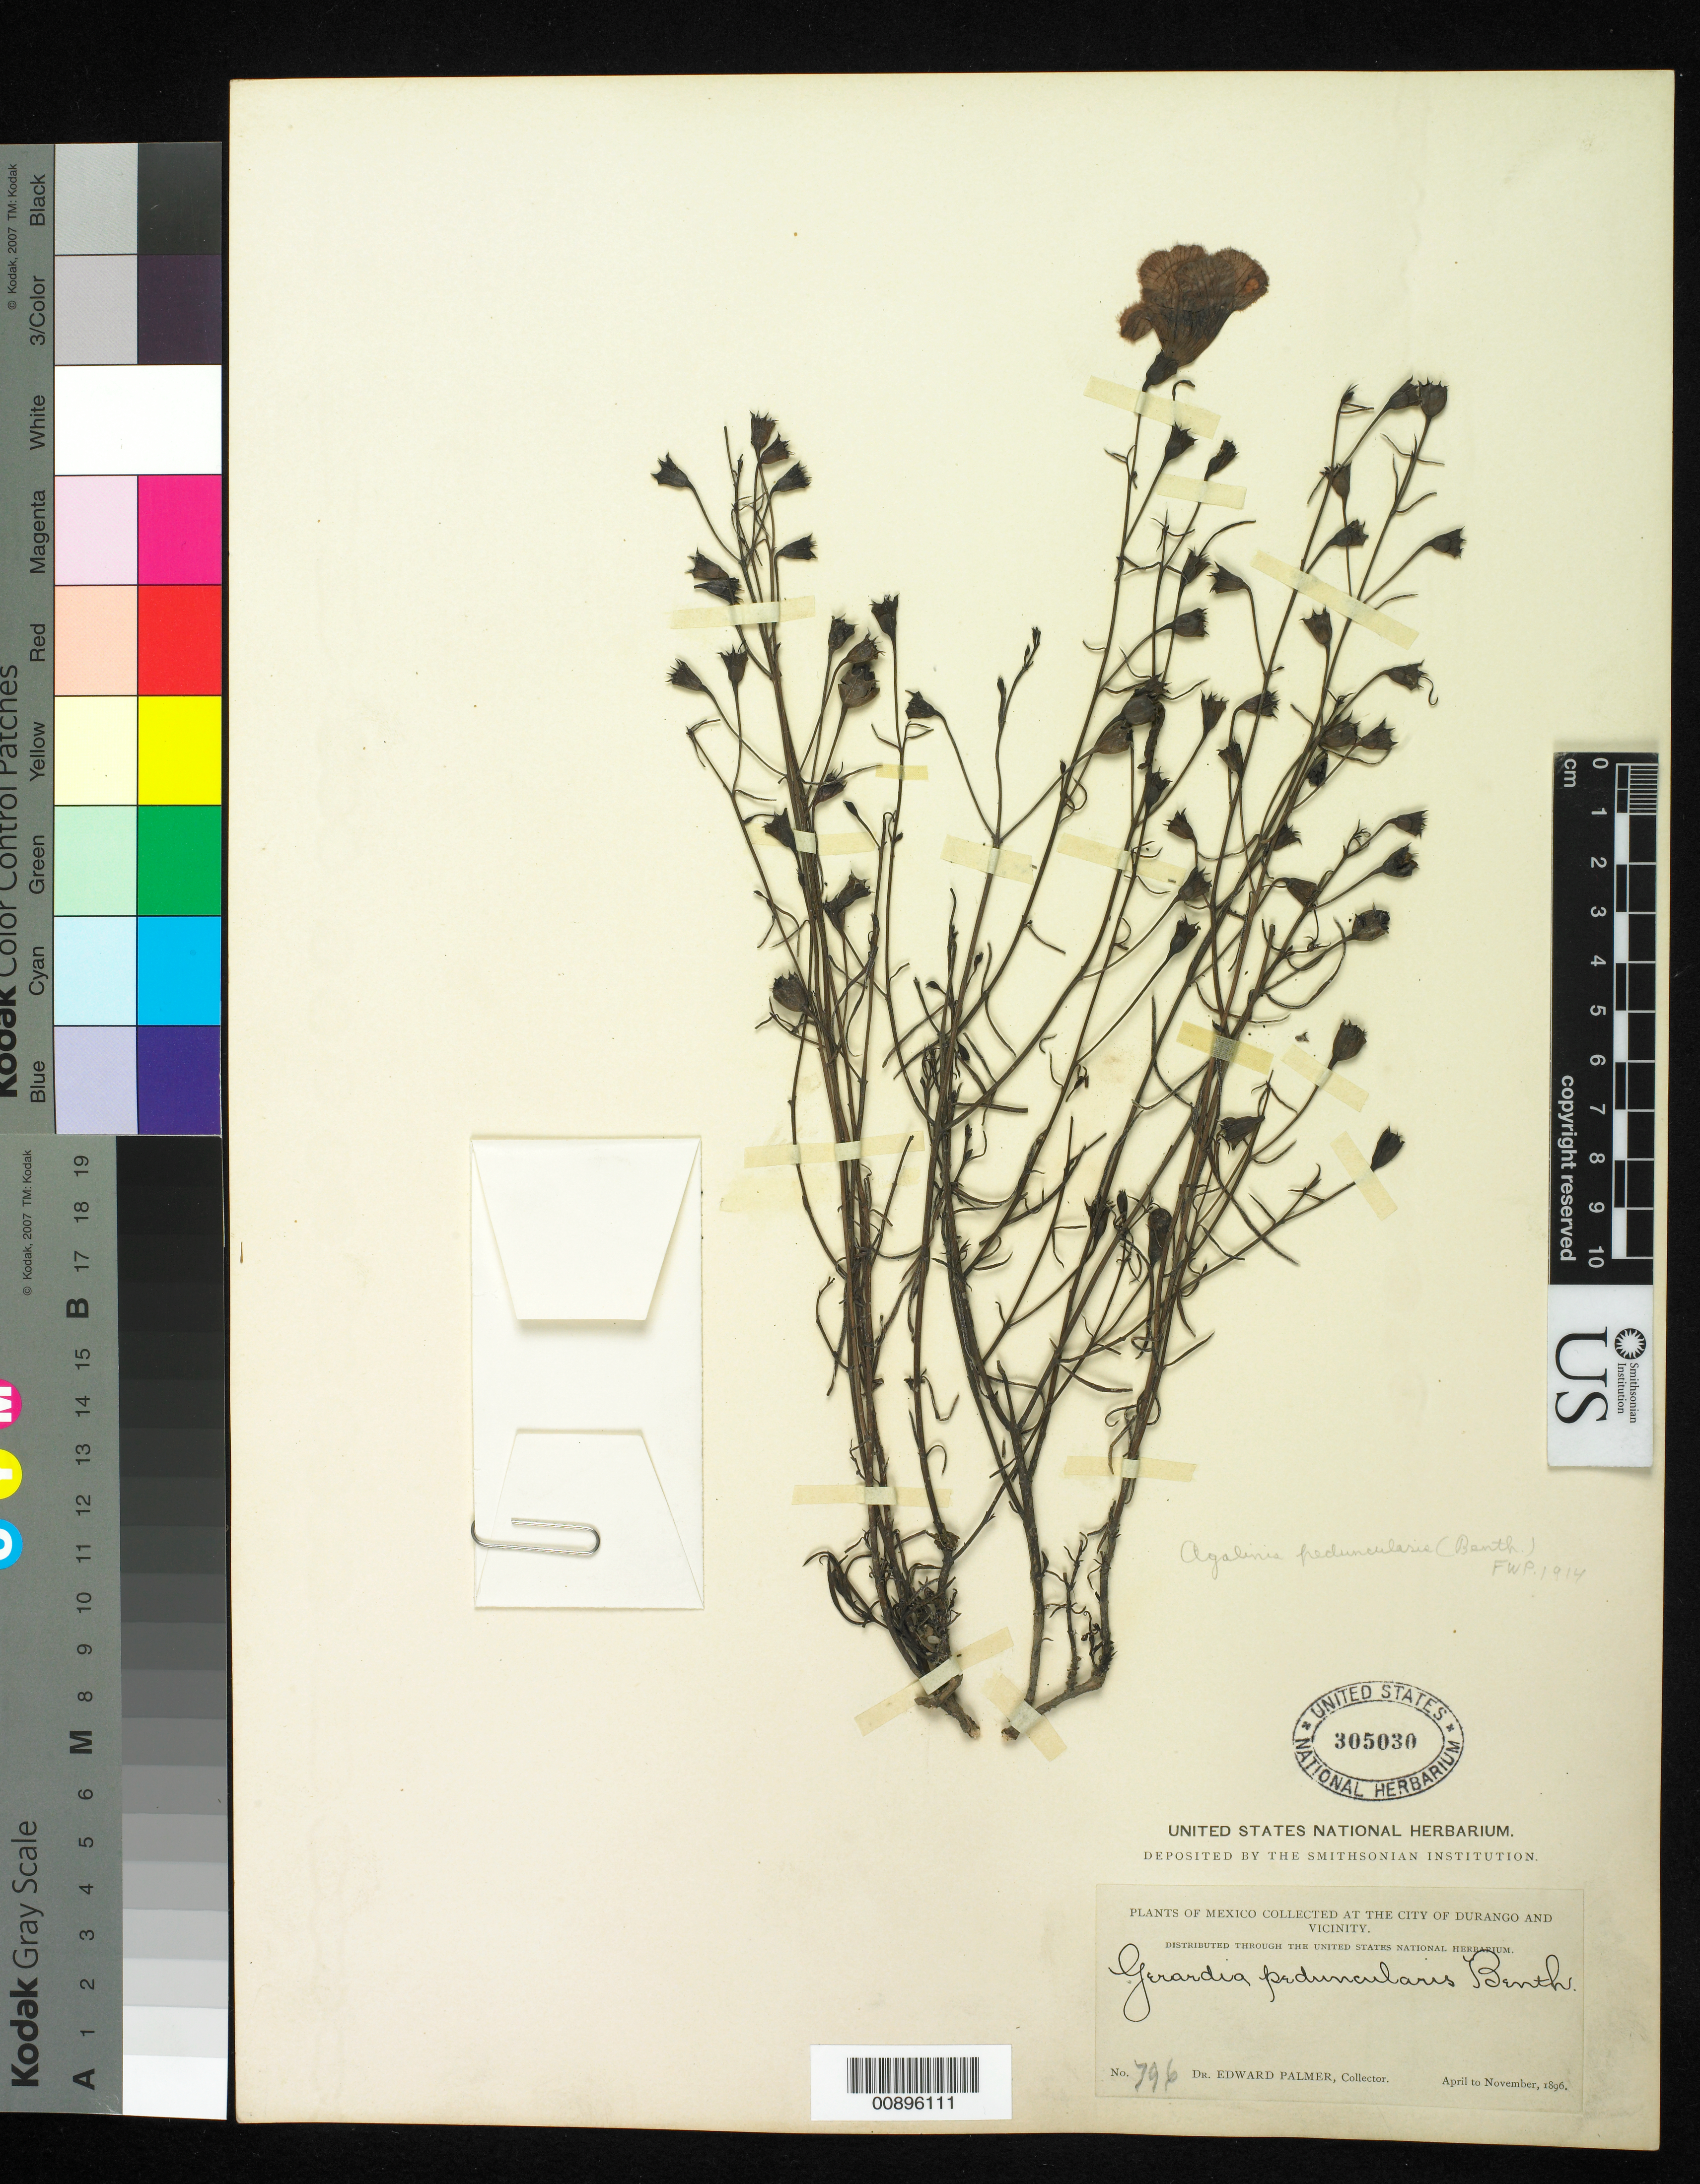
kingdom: Plantae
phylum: Tracheophyta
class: Magnoliopsida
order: Lamiales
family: Orobanchaceae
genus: Agalinis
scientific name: Agalinis peduncularis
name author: (Benth.) Pennell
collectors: E. Palmer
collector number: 796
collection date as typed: Apr 1896 to -- Nov 1896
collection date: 1896-04/1896-11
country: Mexico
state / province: Durango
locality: City of Durango and vicinity.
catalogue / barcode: US 305030